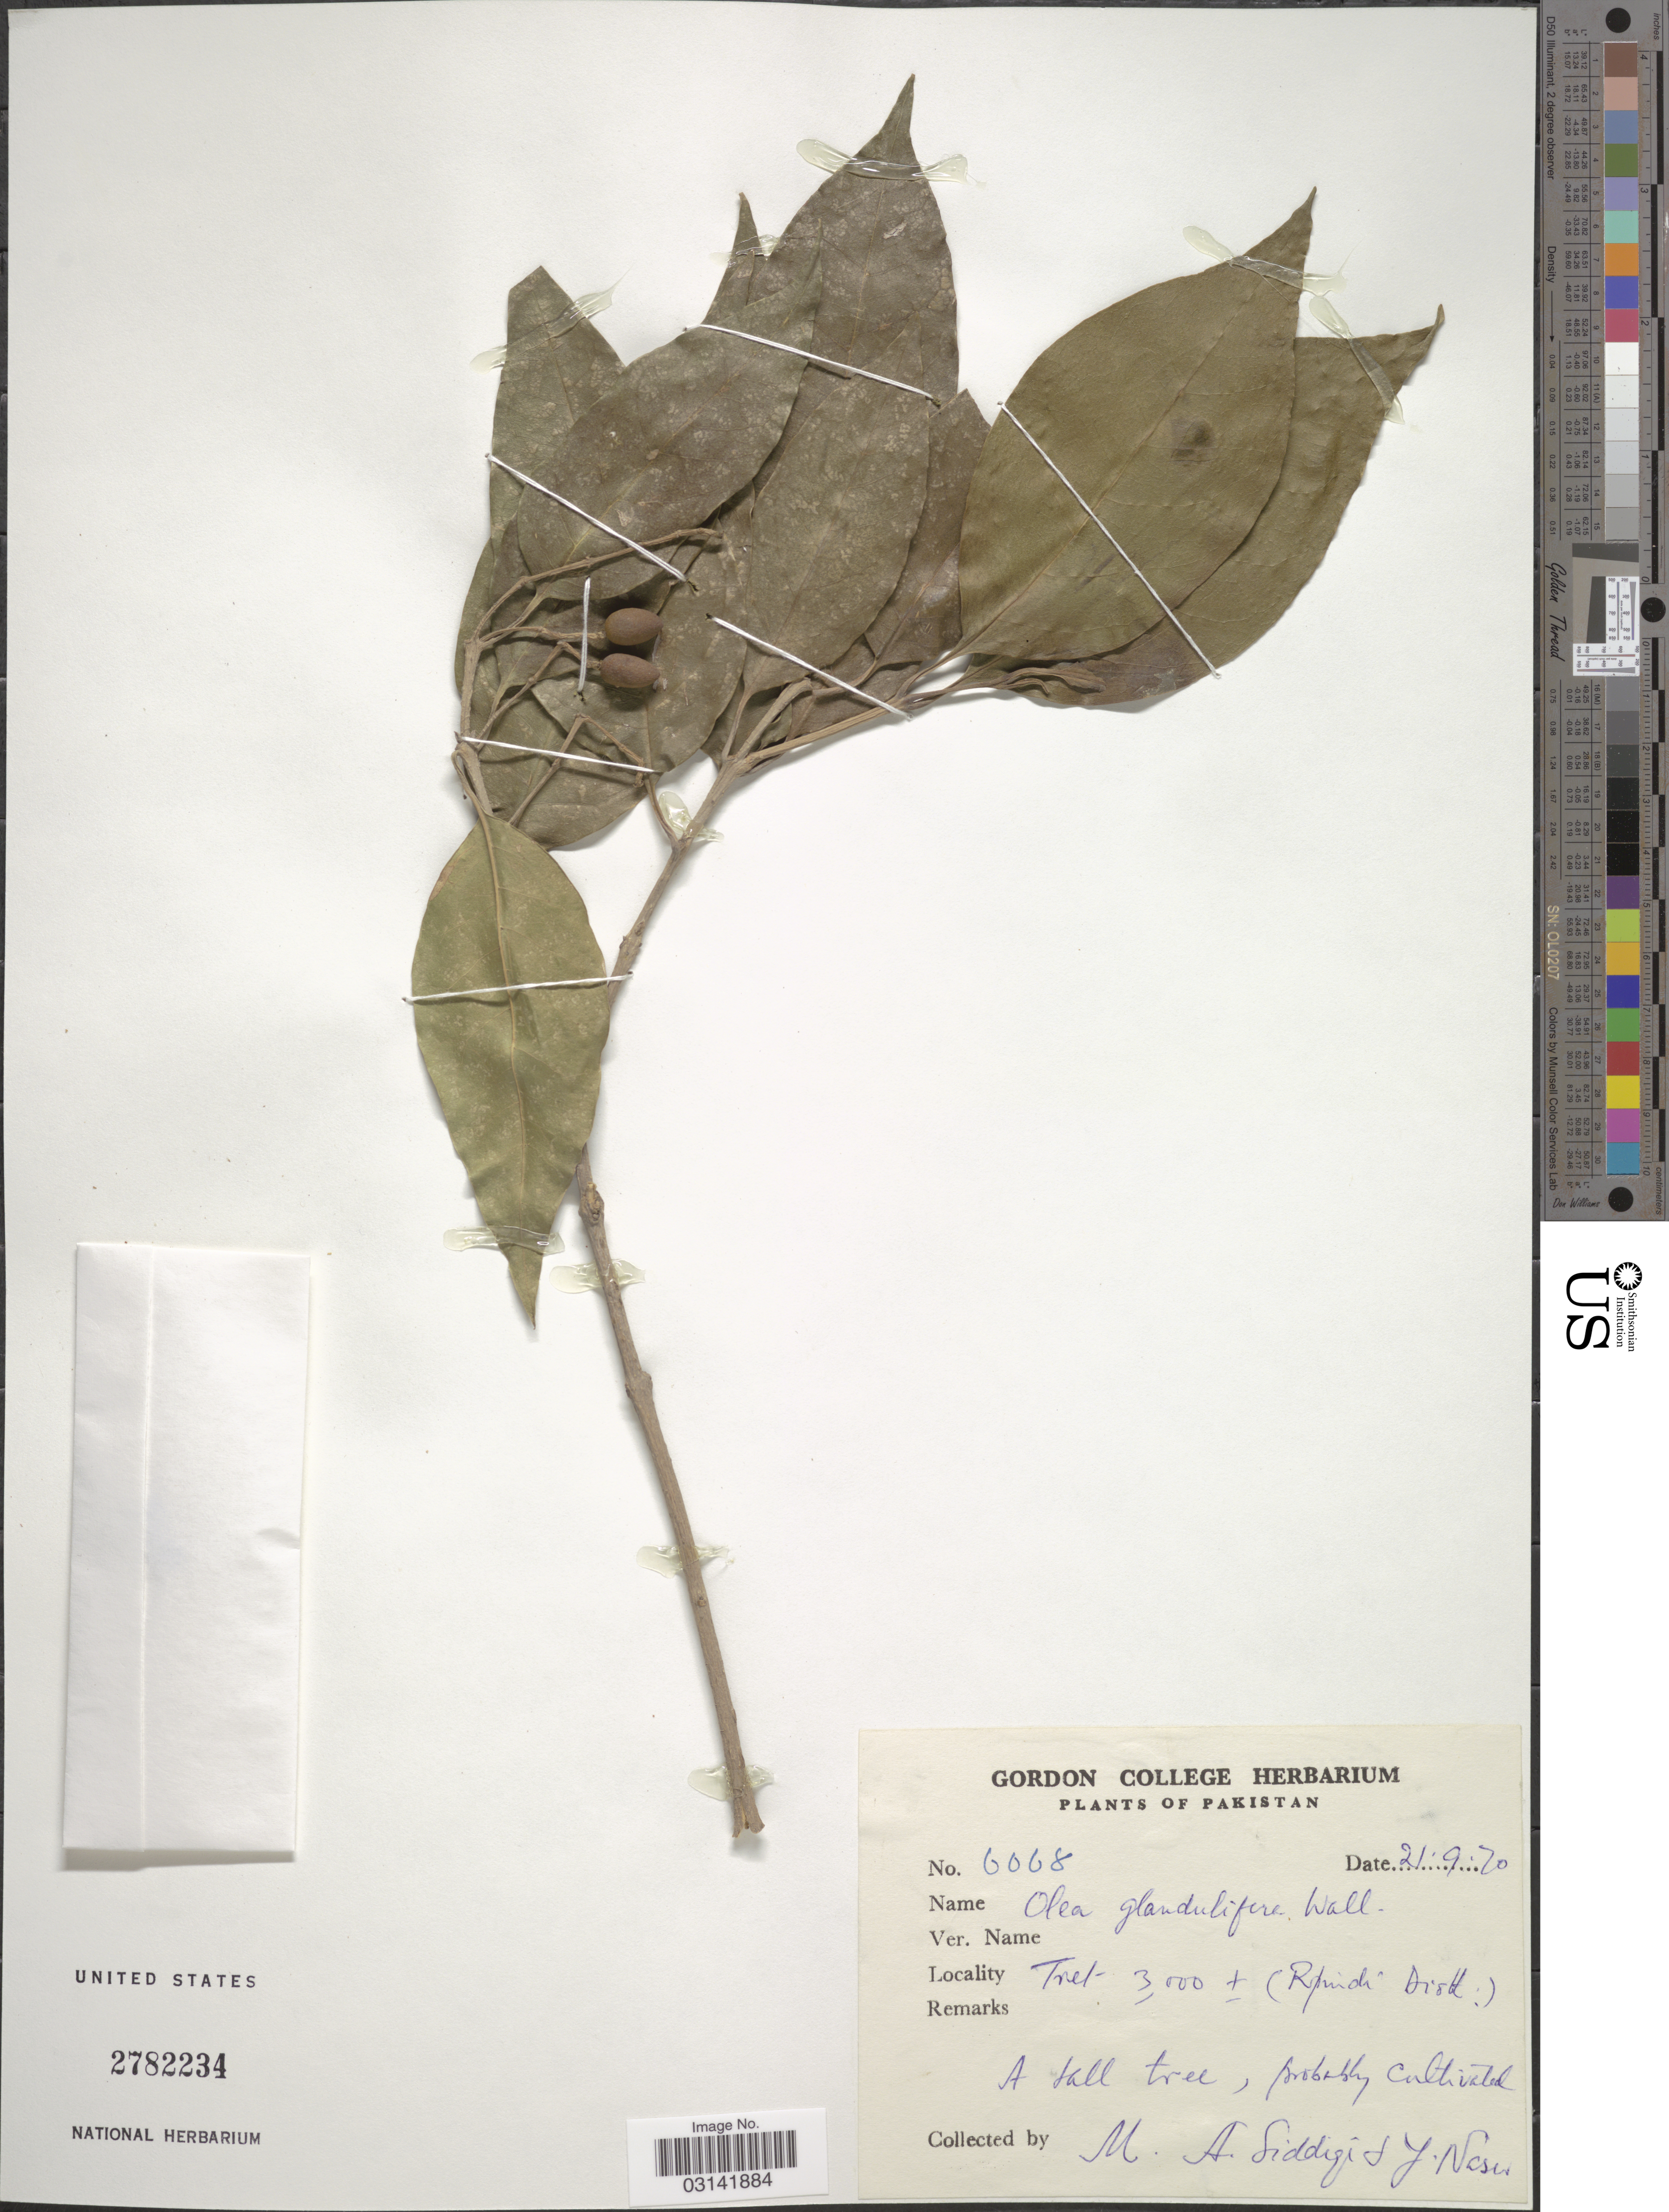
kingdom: Plantae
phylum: Tracheophyta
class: Magnoliopsida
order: Lamiales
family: Oleaceae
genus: Olea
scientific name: Olea paniculata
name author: R. Br.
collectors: M. Siddiqi & Y. Nasir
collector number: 6068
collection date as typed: Transcribed d/m/y: 21/9/20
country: Pakistan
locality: (Ripindi Dist.).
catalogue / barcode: US 2782234